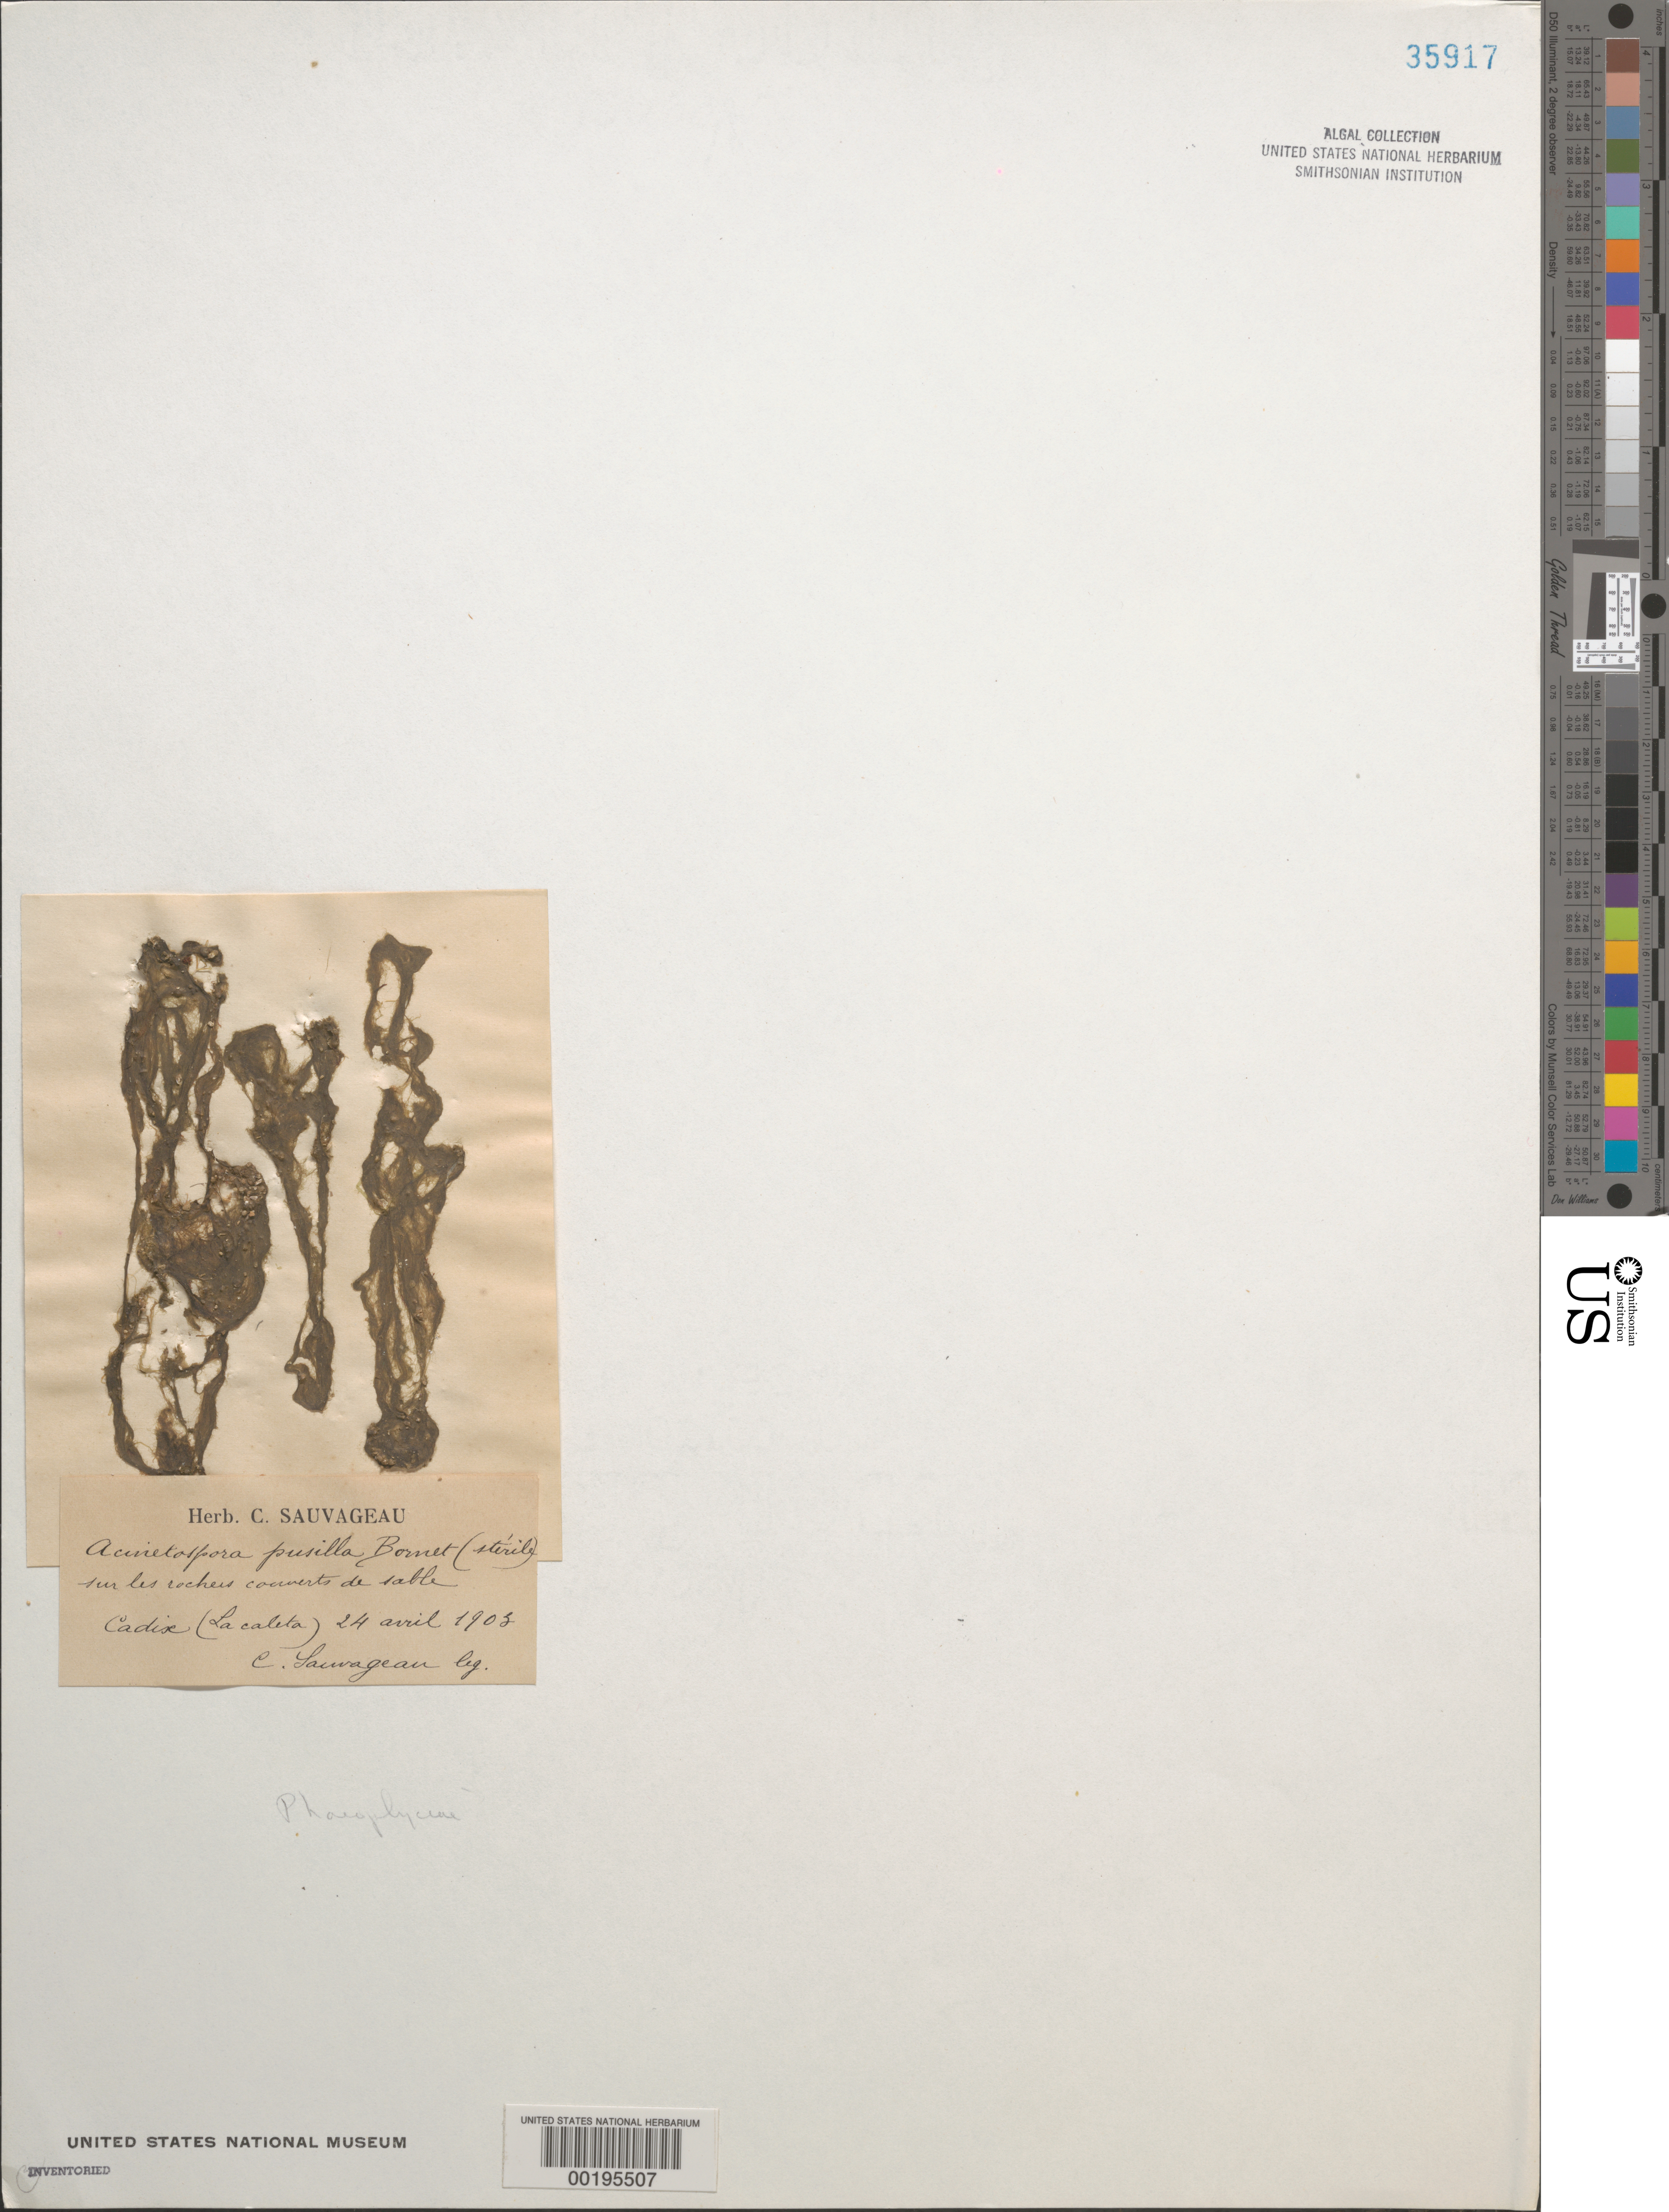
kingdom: Chromista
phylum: Ochrophyta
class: Phaeophyceae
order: Ectocarpales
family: Acinetosporaceae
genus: Acinetospora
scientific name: Acinetospora crinita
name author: (Carmich. in Harv.) Sauv.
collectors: C. F. Sauvageau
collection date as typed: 24 Apr 1903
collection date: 1903-04-24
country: Spain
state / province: Andalucia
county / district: Cadiz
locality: La caleta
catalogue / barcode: US 35917